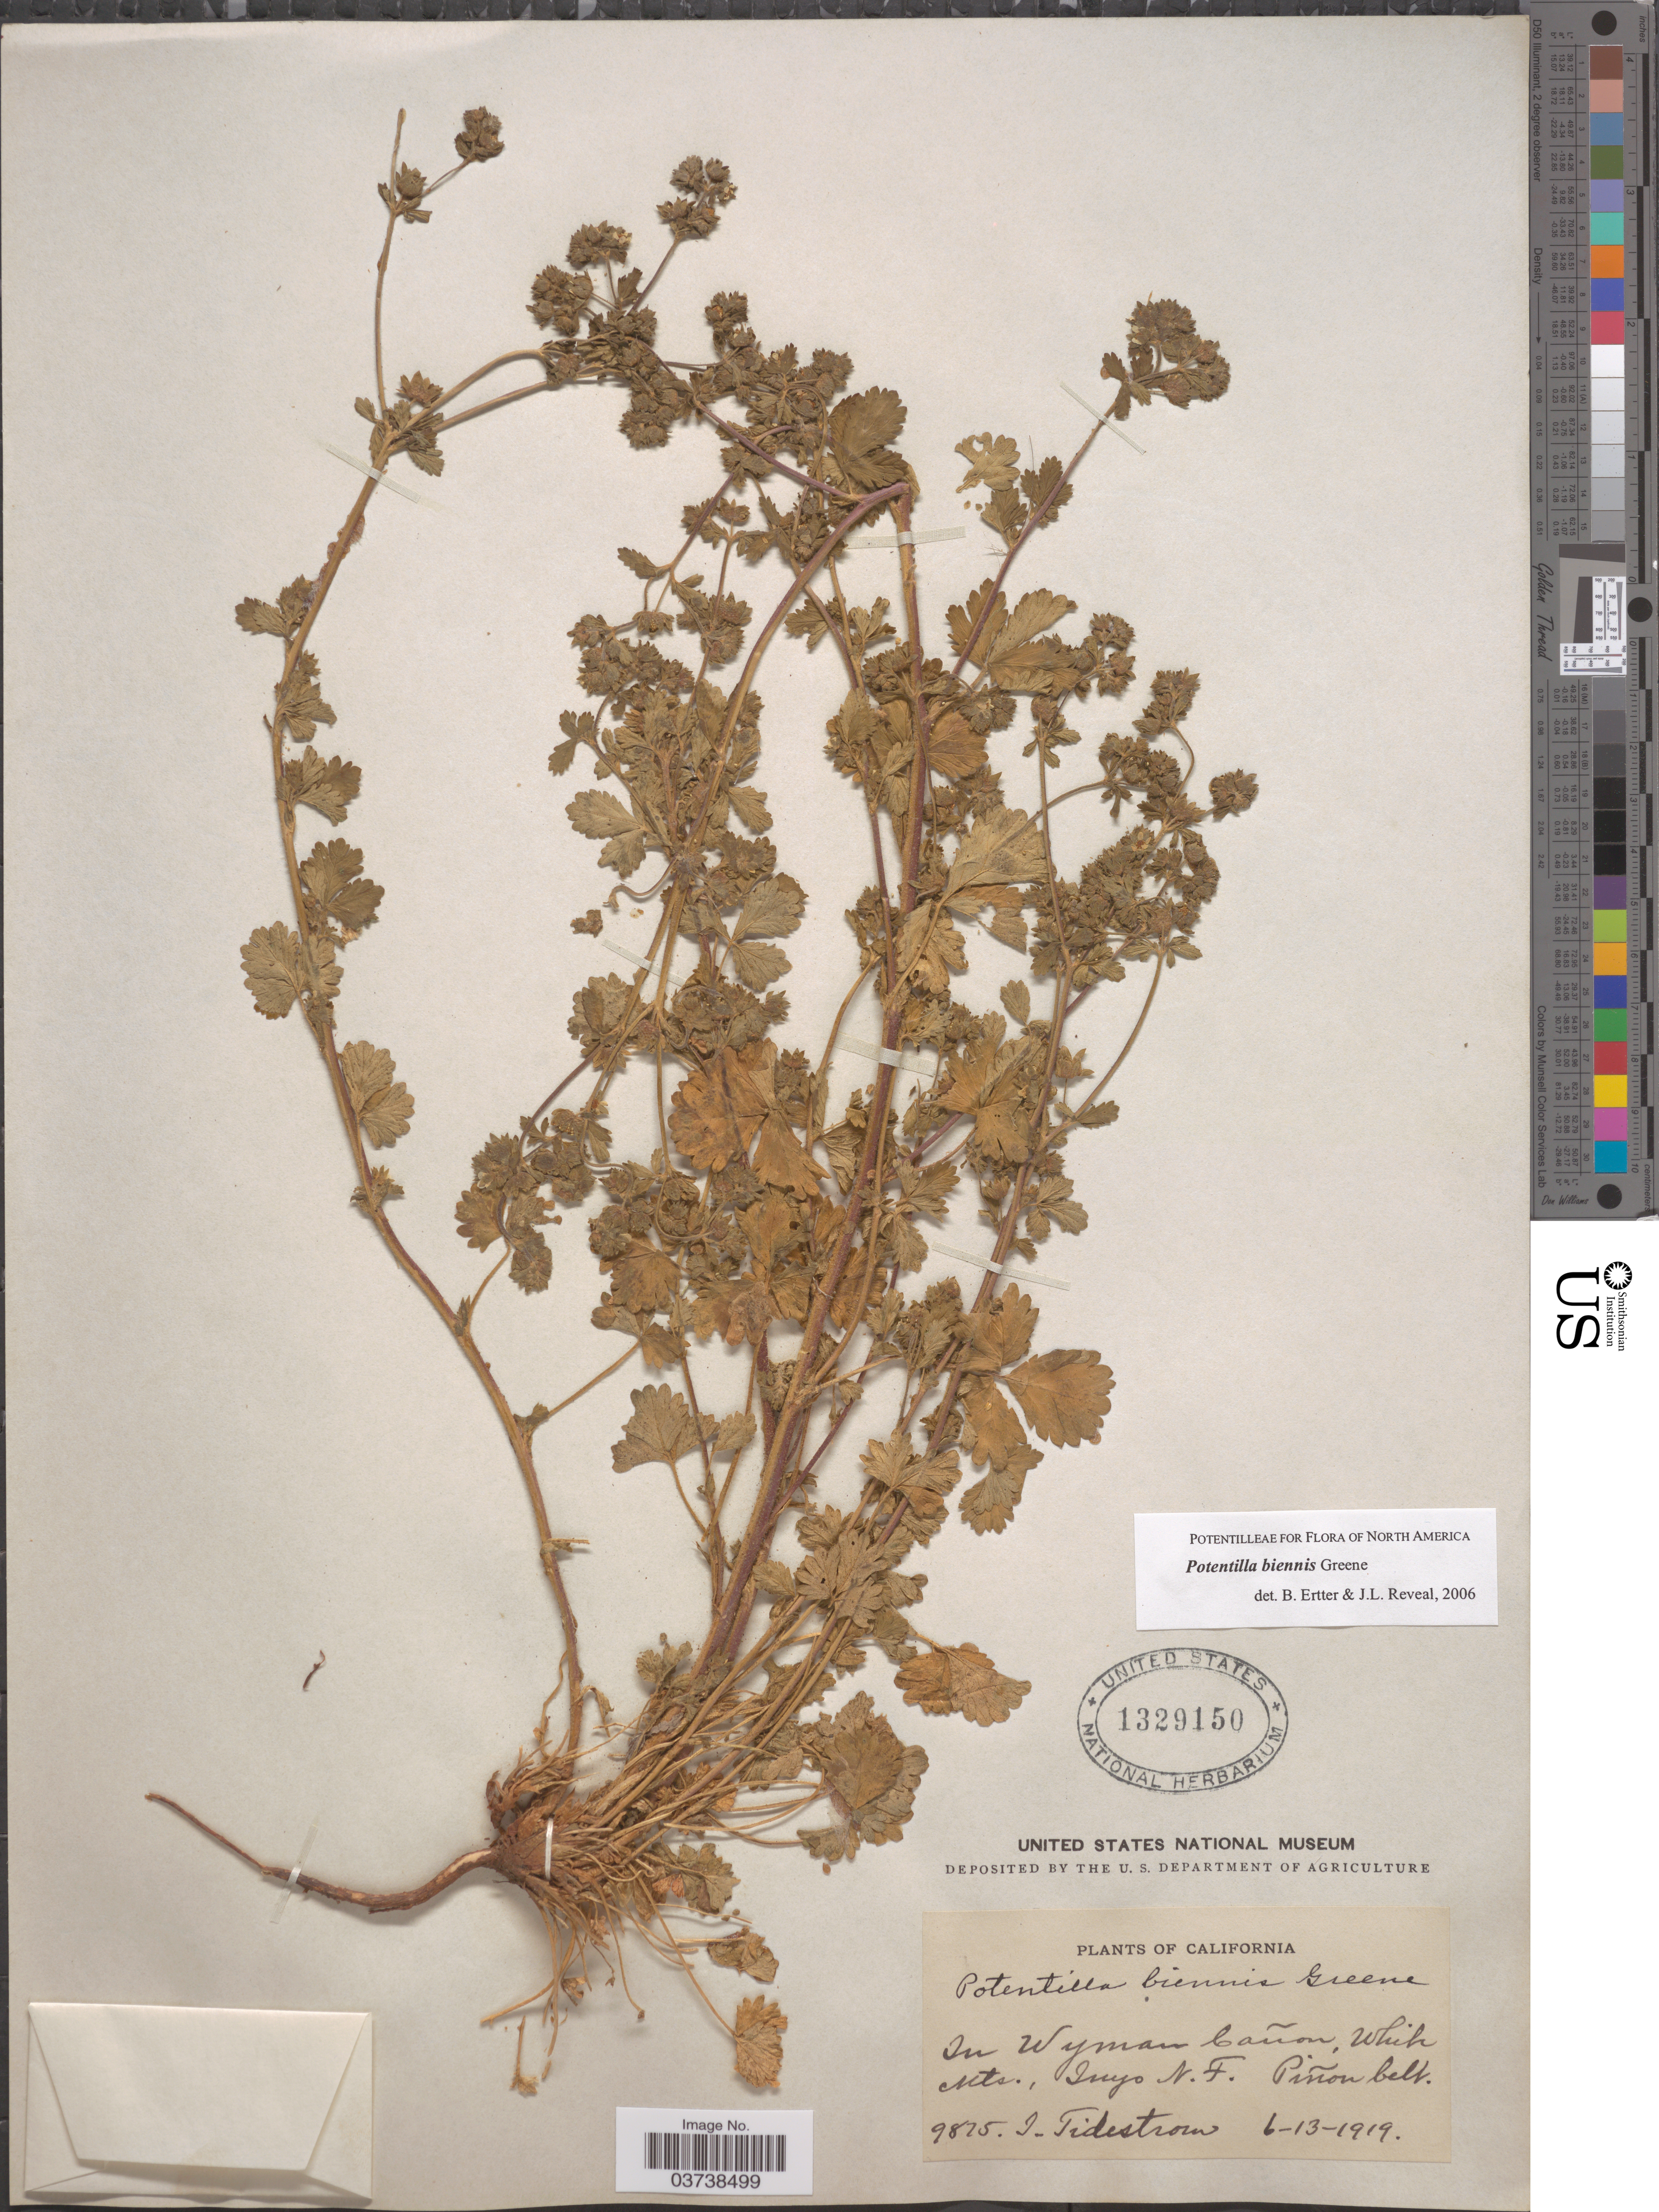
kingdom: Plantae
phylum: Tracheophyta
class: Magnoliopsida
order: Rosales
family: Rosaceae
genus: Potentilla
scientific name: Potentilla biennis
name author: Greene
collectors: I. F. Tidestrom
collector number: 9875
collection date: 1919-06-13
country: United States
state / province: California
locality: In Wyman Cañon, White Mts., Inyo N.F. Piñon belt.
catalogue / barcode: US 1329150